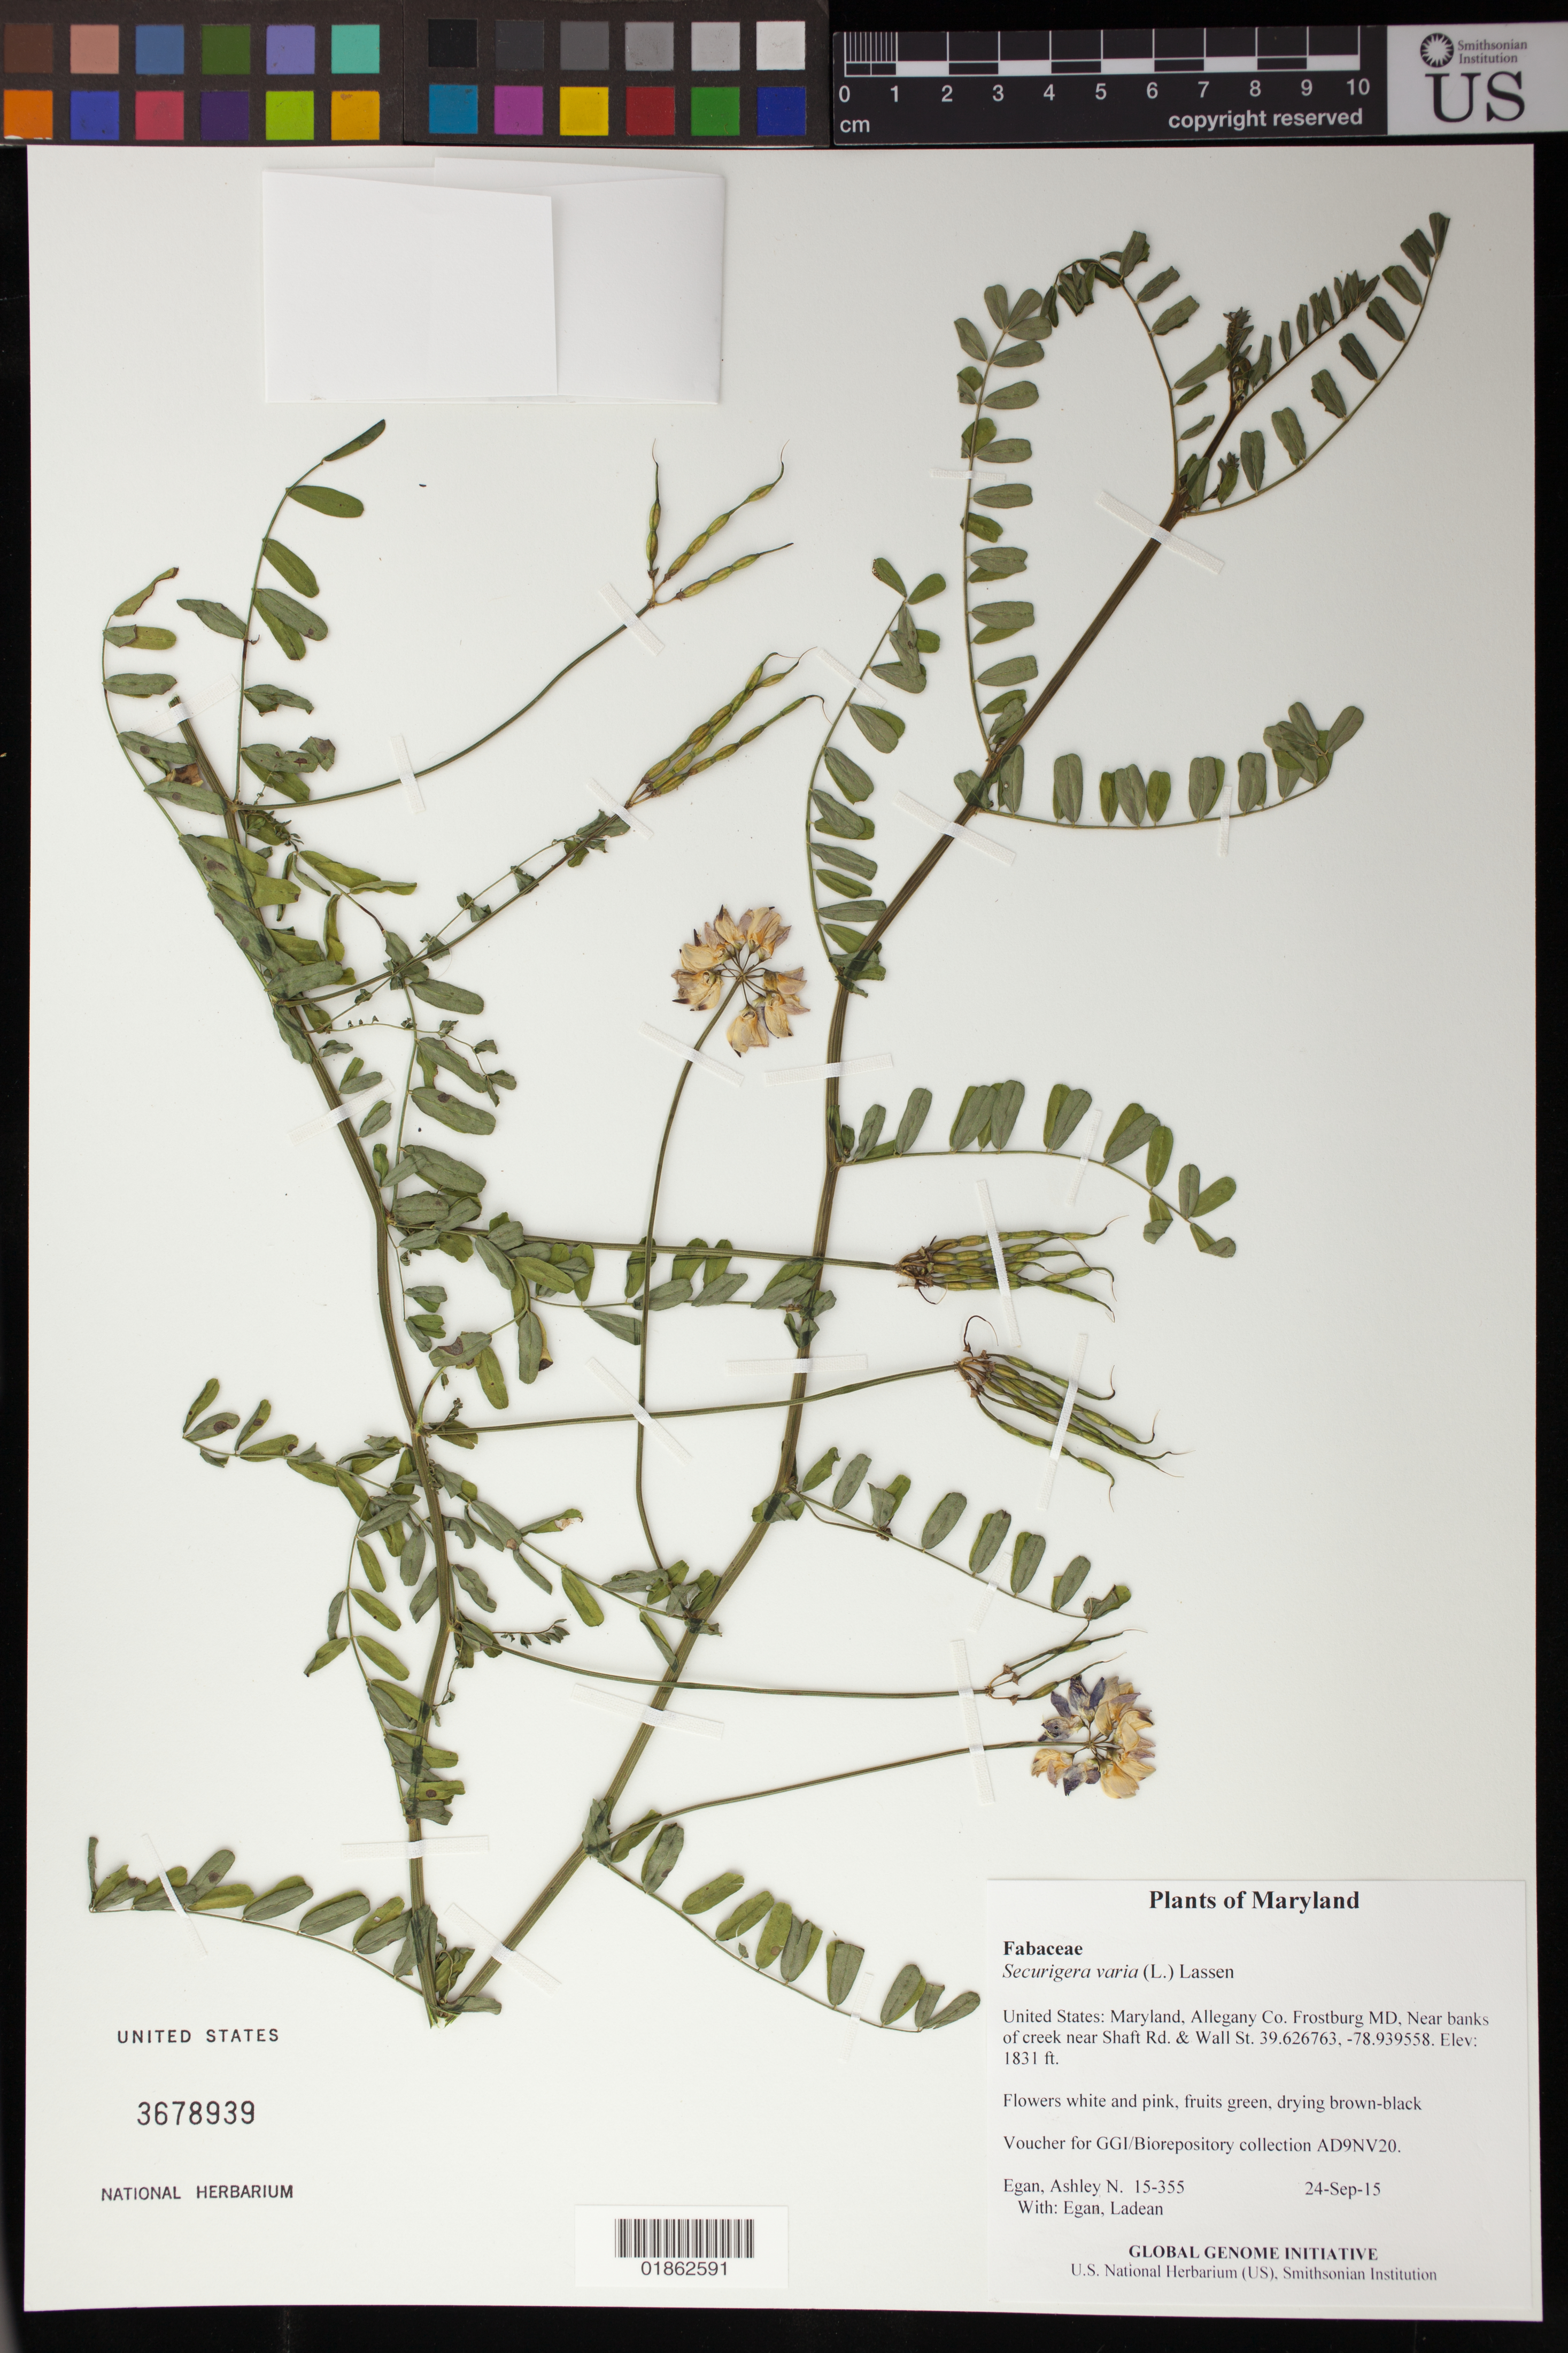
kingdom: Plantae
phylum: Tracheophyta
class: Magnoliopsida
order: Fabales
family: Fabaceae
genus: Securigera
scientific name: Securigera varia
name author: Lassen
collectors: A. N. Egan & L. Egan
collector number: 15-355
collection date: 2015-09-24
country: United States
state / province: Maryland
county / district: Allegany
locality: Frostburg MD, Near banks of creek near Shaft Rd. & Wall St.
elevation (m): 558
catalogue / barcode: US 3678939